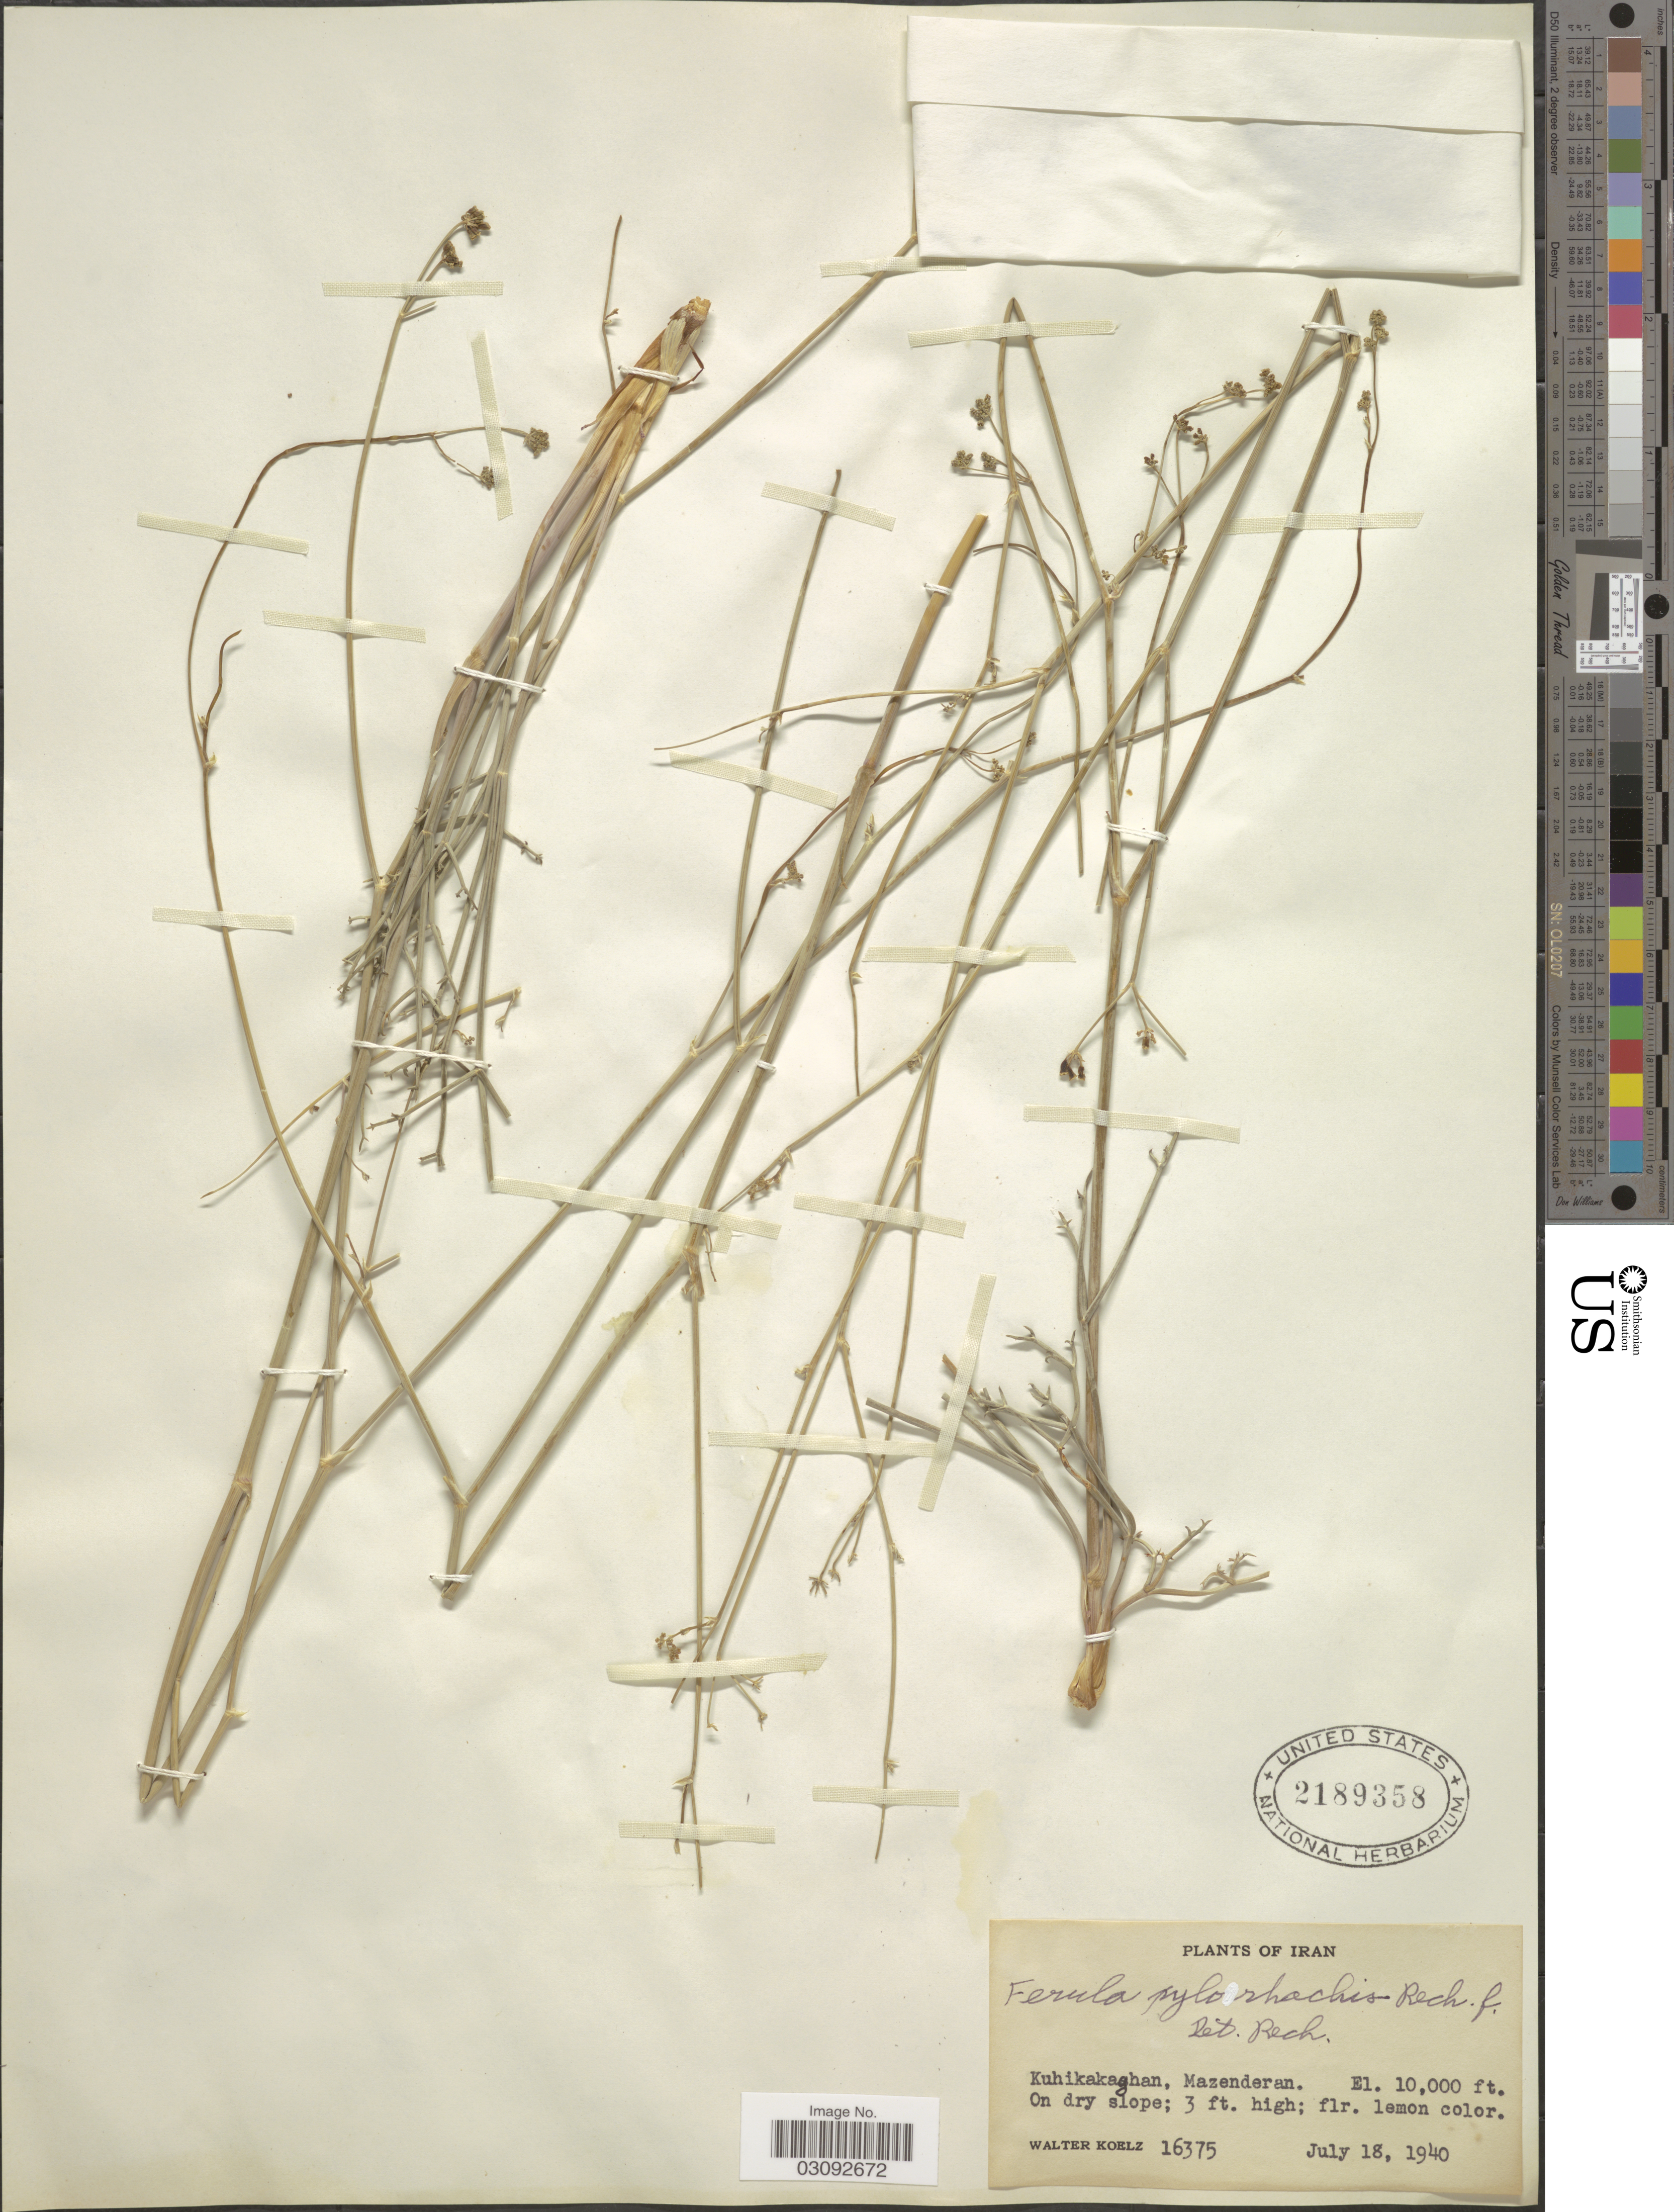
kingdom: Plantae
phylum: Tracheophyta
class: Magnoliopsida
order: Apiales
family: Apiaceae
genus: Ferula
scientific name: Ferula xylorhachis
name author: Rech. f.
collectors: W. N. Koelz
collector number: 16375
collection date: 1940-07-18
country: Iran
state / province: Mazandaran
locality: Kuhikakaghan, Mazenderan.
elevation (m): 3048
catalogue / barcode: US 2189358